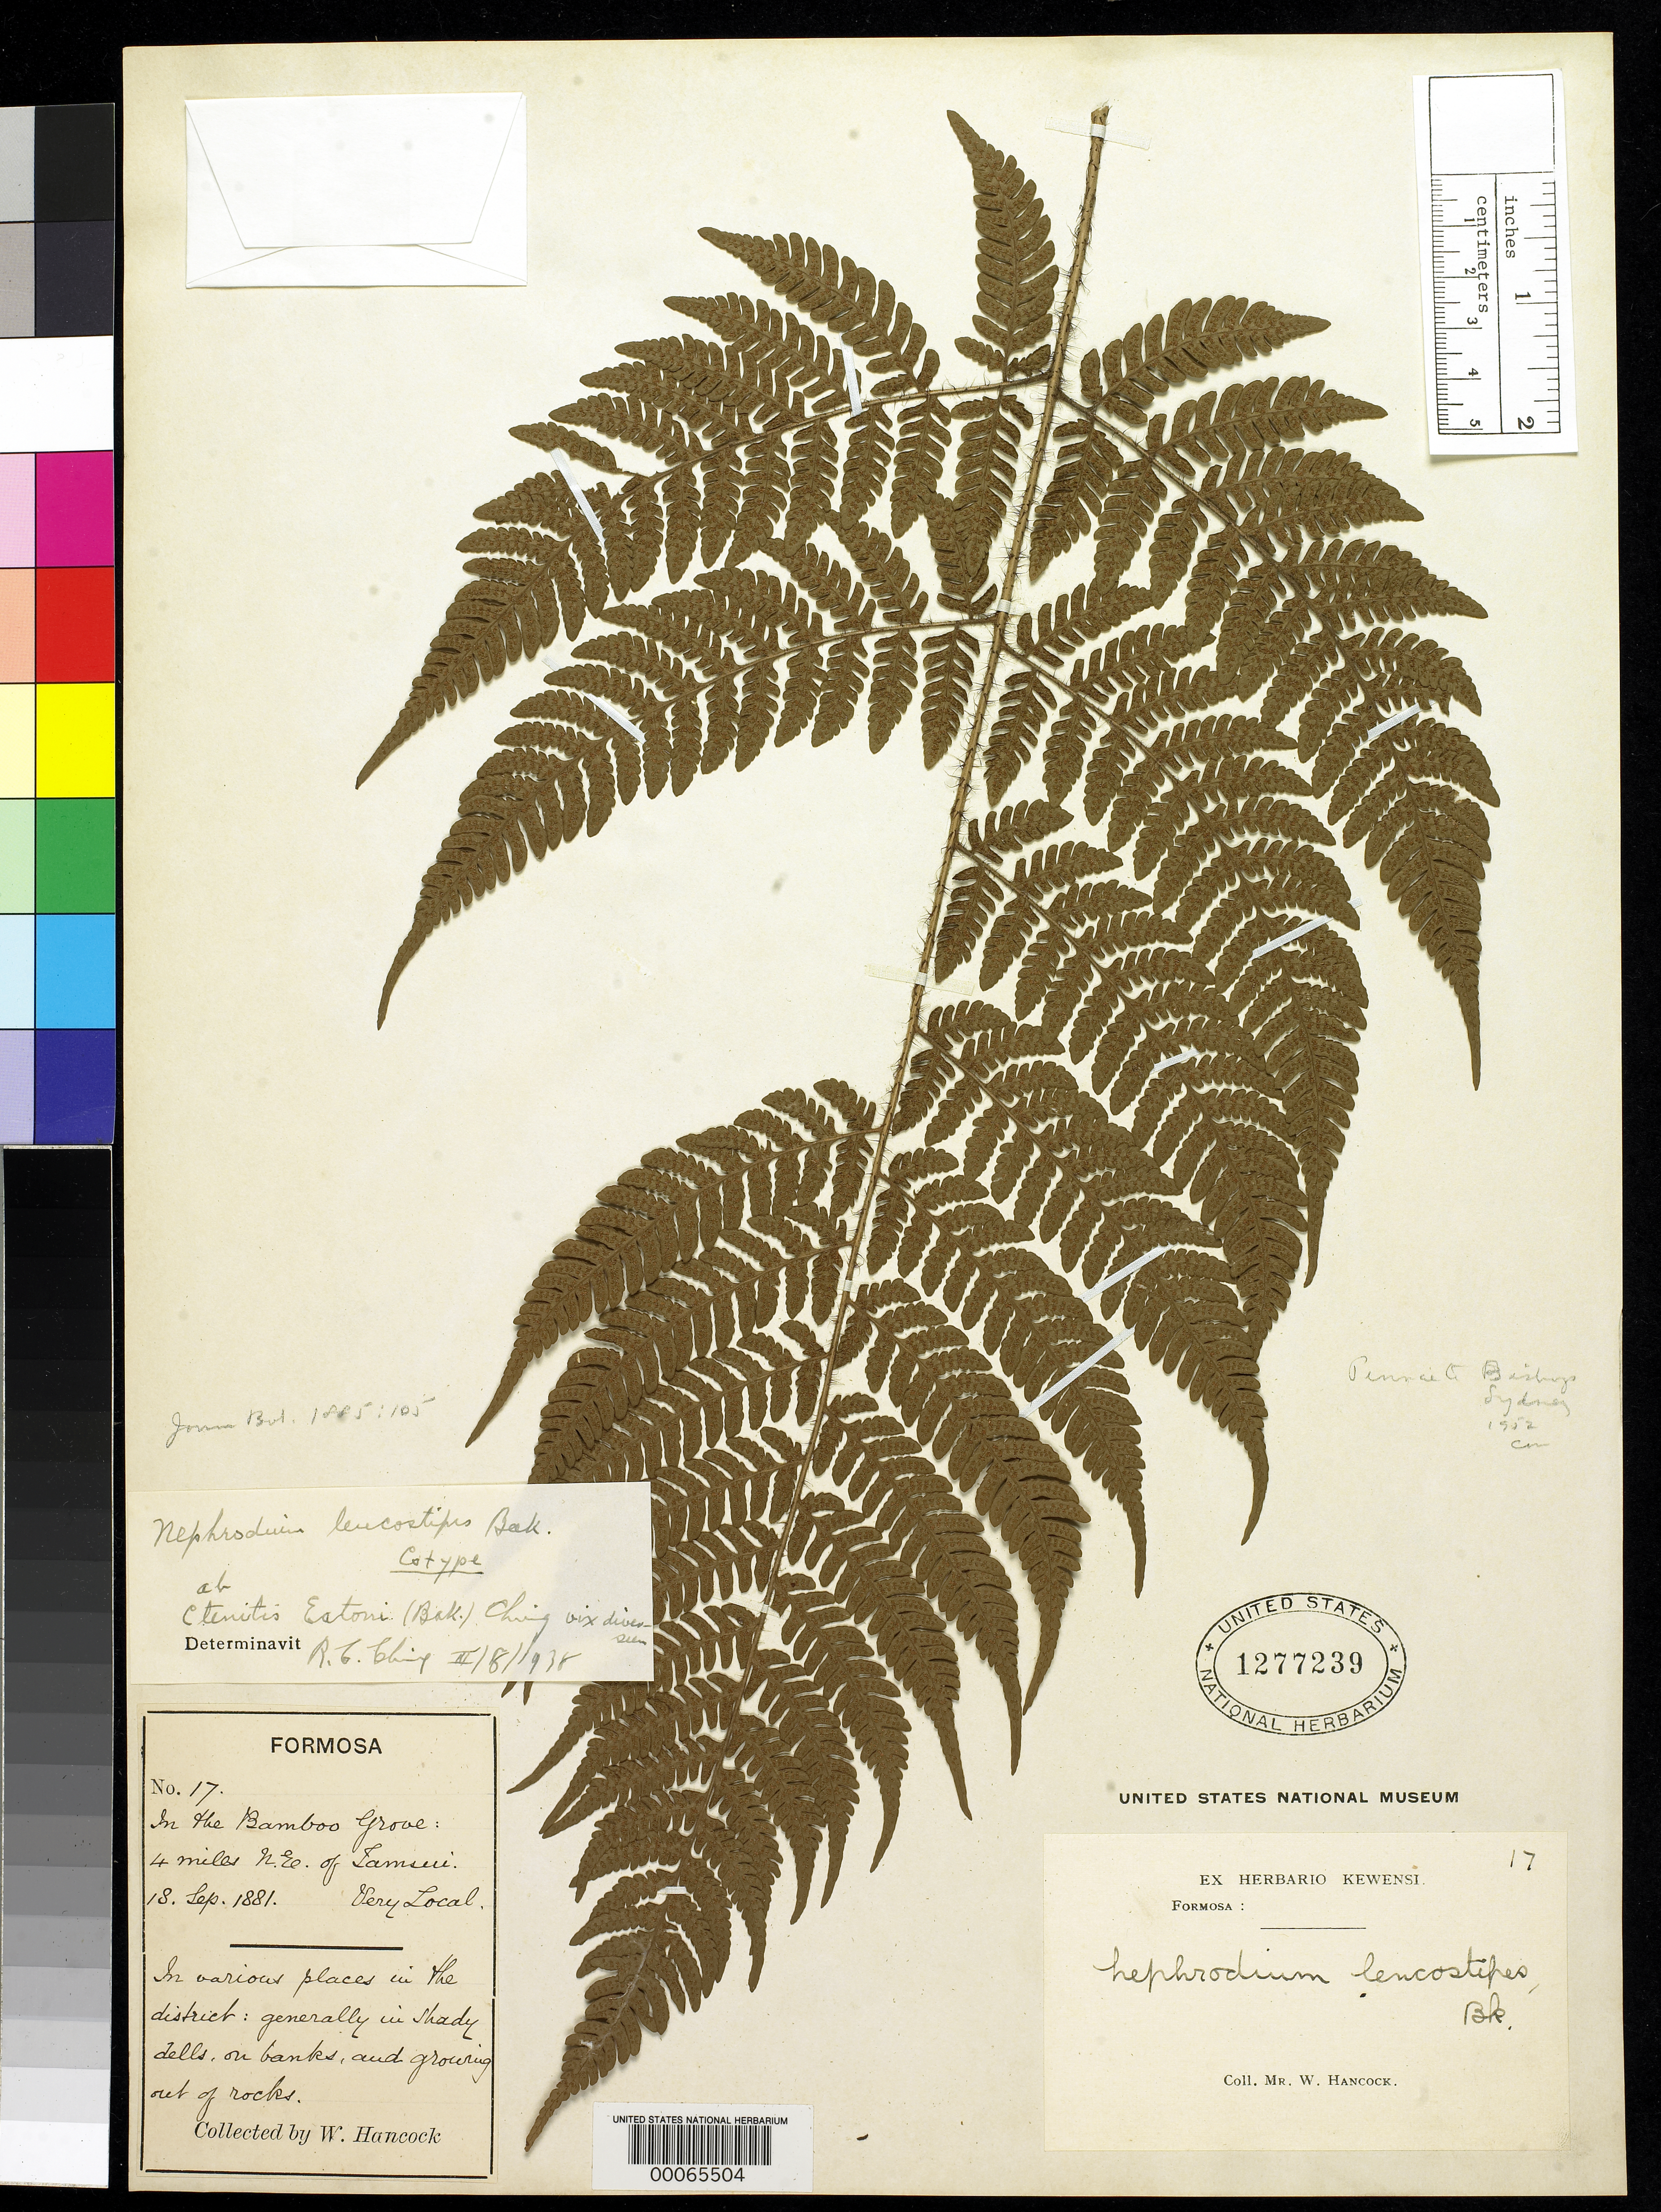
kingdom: Plantae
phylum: Tracheophyta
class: Polypodiopsida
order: Polypodiales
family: Dryopteridaceae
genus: Nephrodium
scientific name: Nephrodium leucostipes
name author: Baker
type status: Type Collection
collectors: W. Hancock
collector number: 17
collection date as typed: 18 Sep 1881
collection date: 1881-09-18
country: Taiwan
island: Taiwan [Formosa]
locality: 4 mi NE of Tamsui.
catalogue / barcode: US 1277239